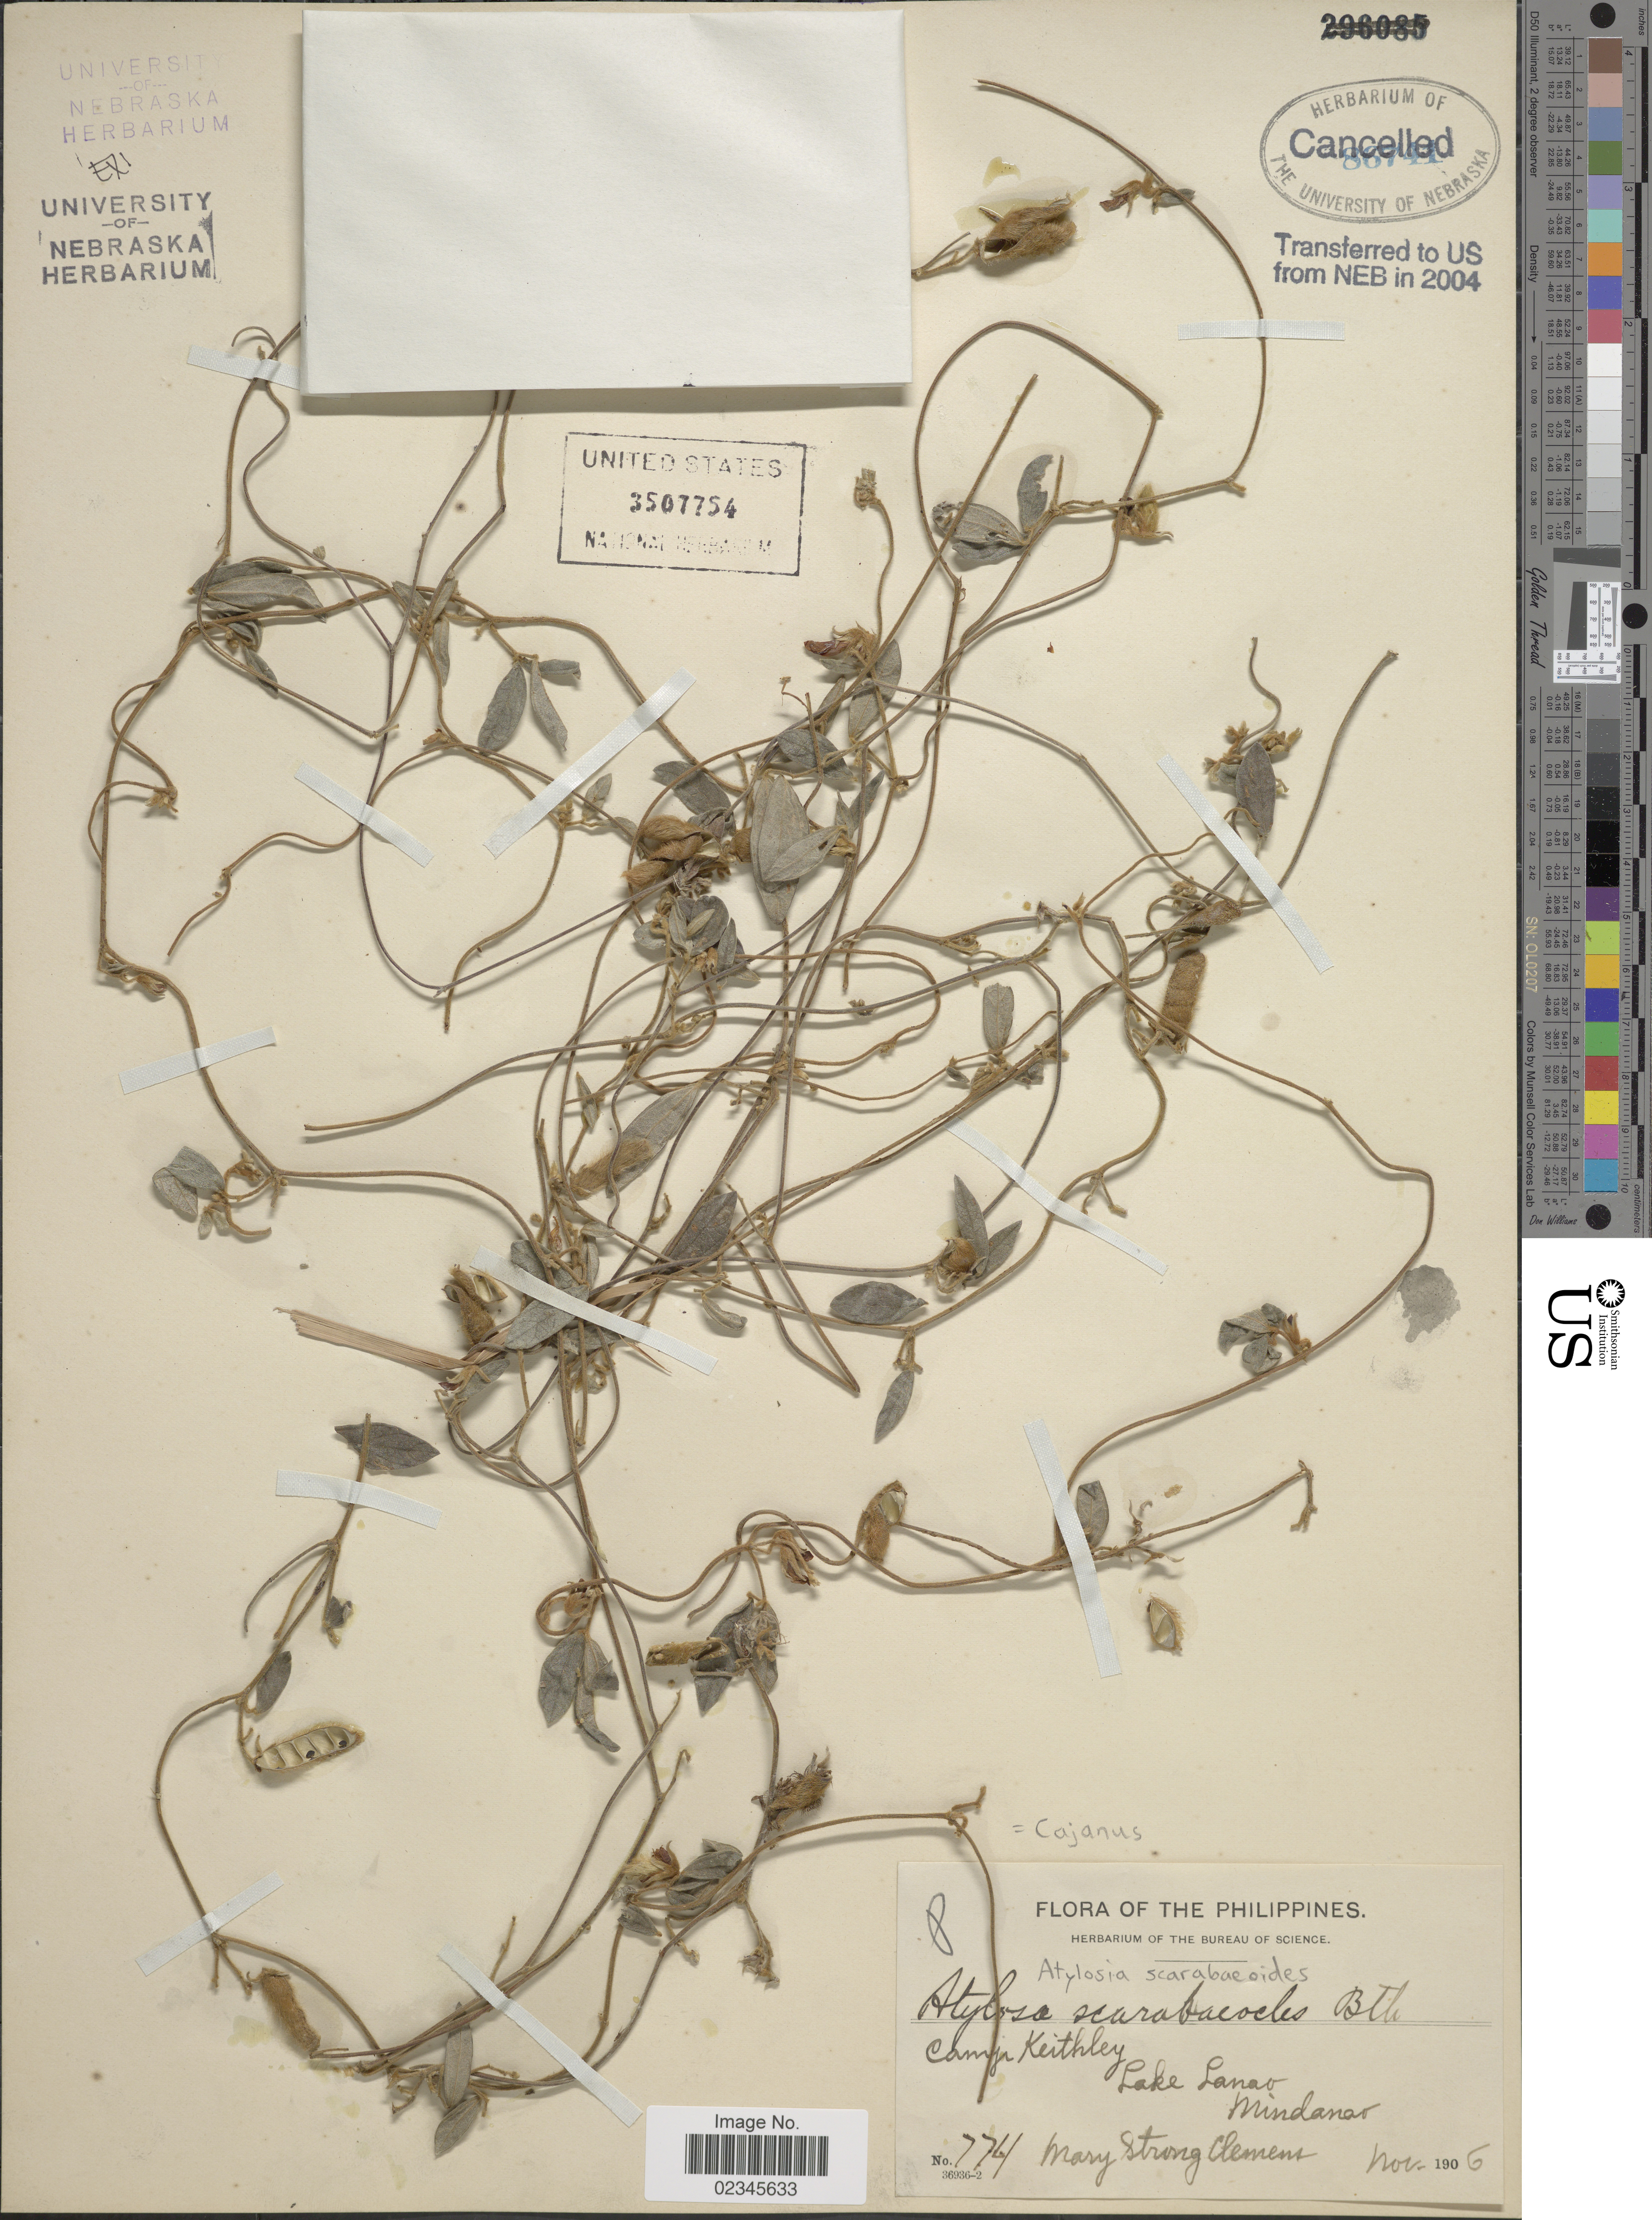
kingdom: Plantae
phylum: Tracheophyta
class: Magnoliopsida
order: Fabales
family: Fabaceae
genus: Cajanus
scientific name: Cajanus scarabaeoides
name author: (L.) Thou. ex Graham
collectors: M. S. Clemens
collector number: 774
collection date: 1906-11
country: Philippines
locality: Camp Keithley. Lake Lanao. Mindanao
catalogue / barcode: US 3507754